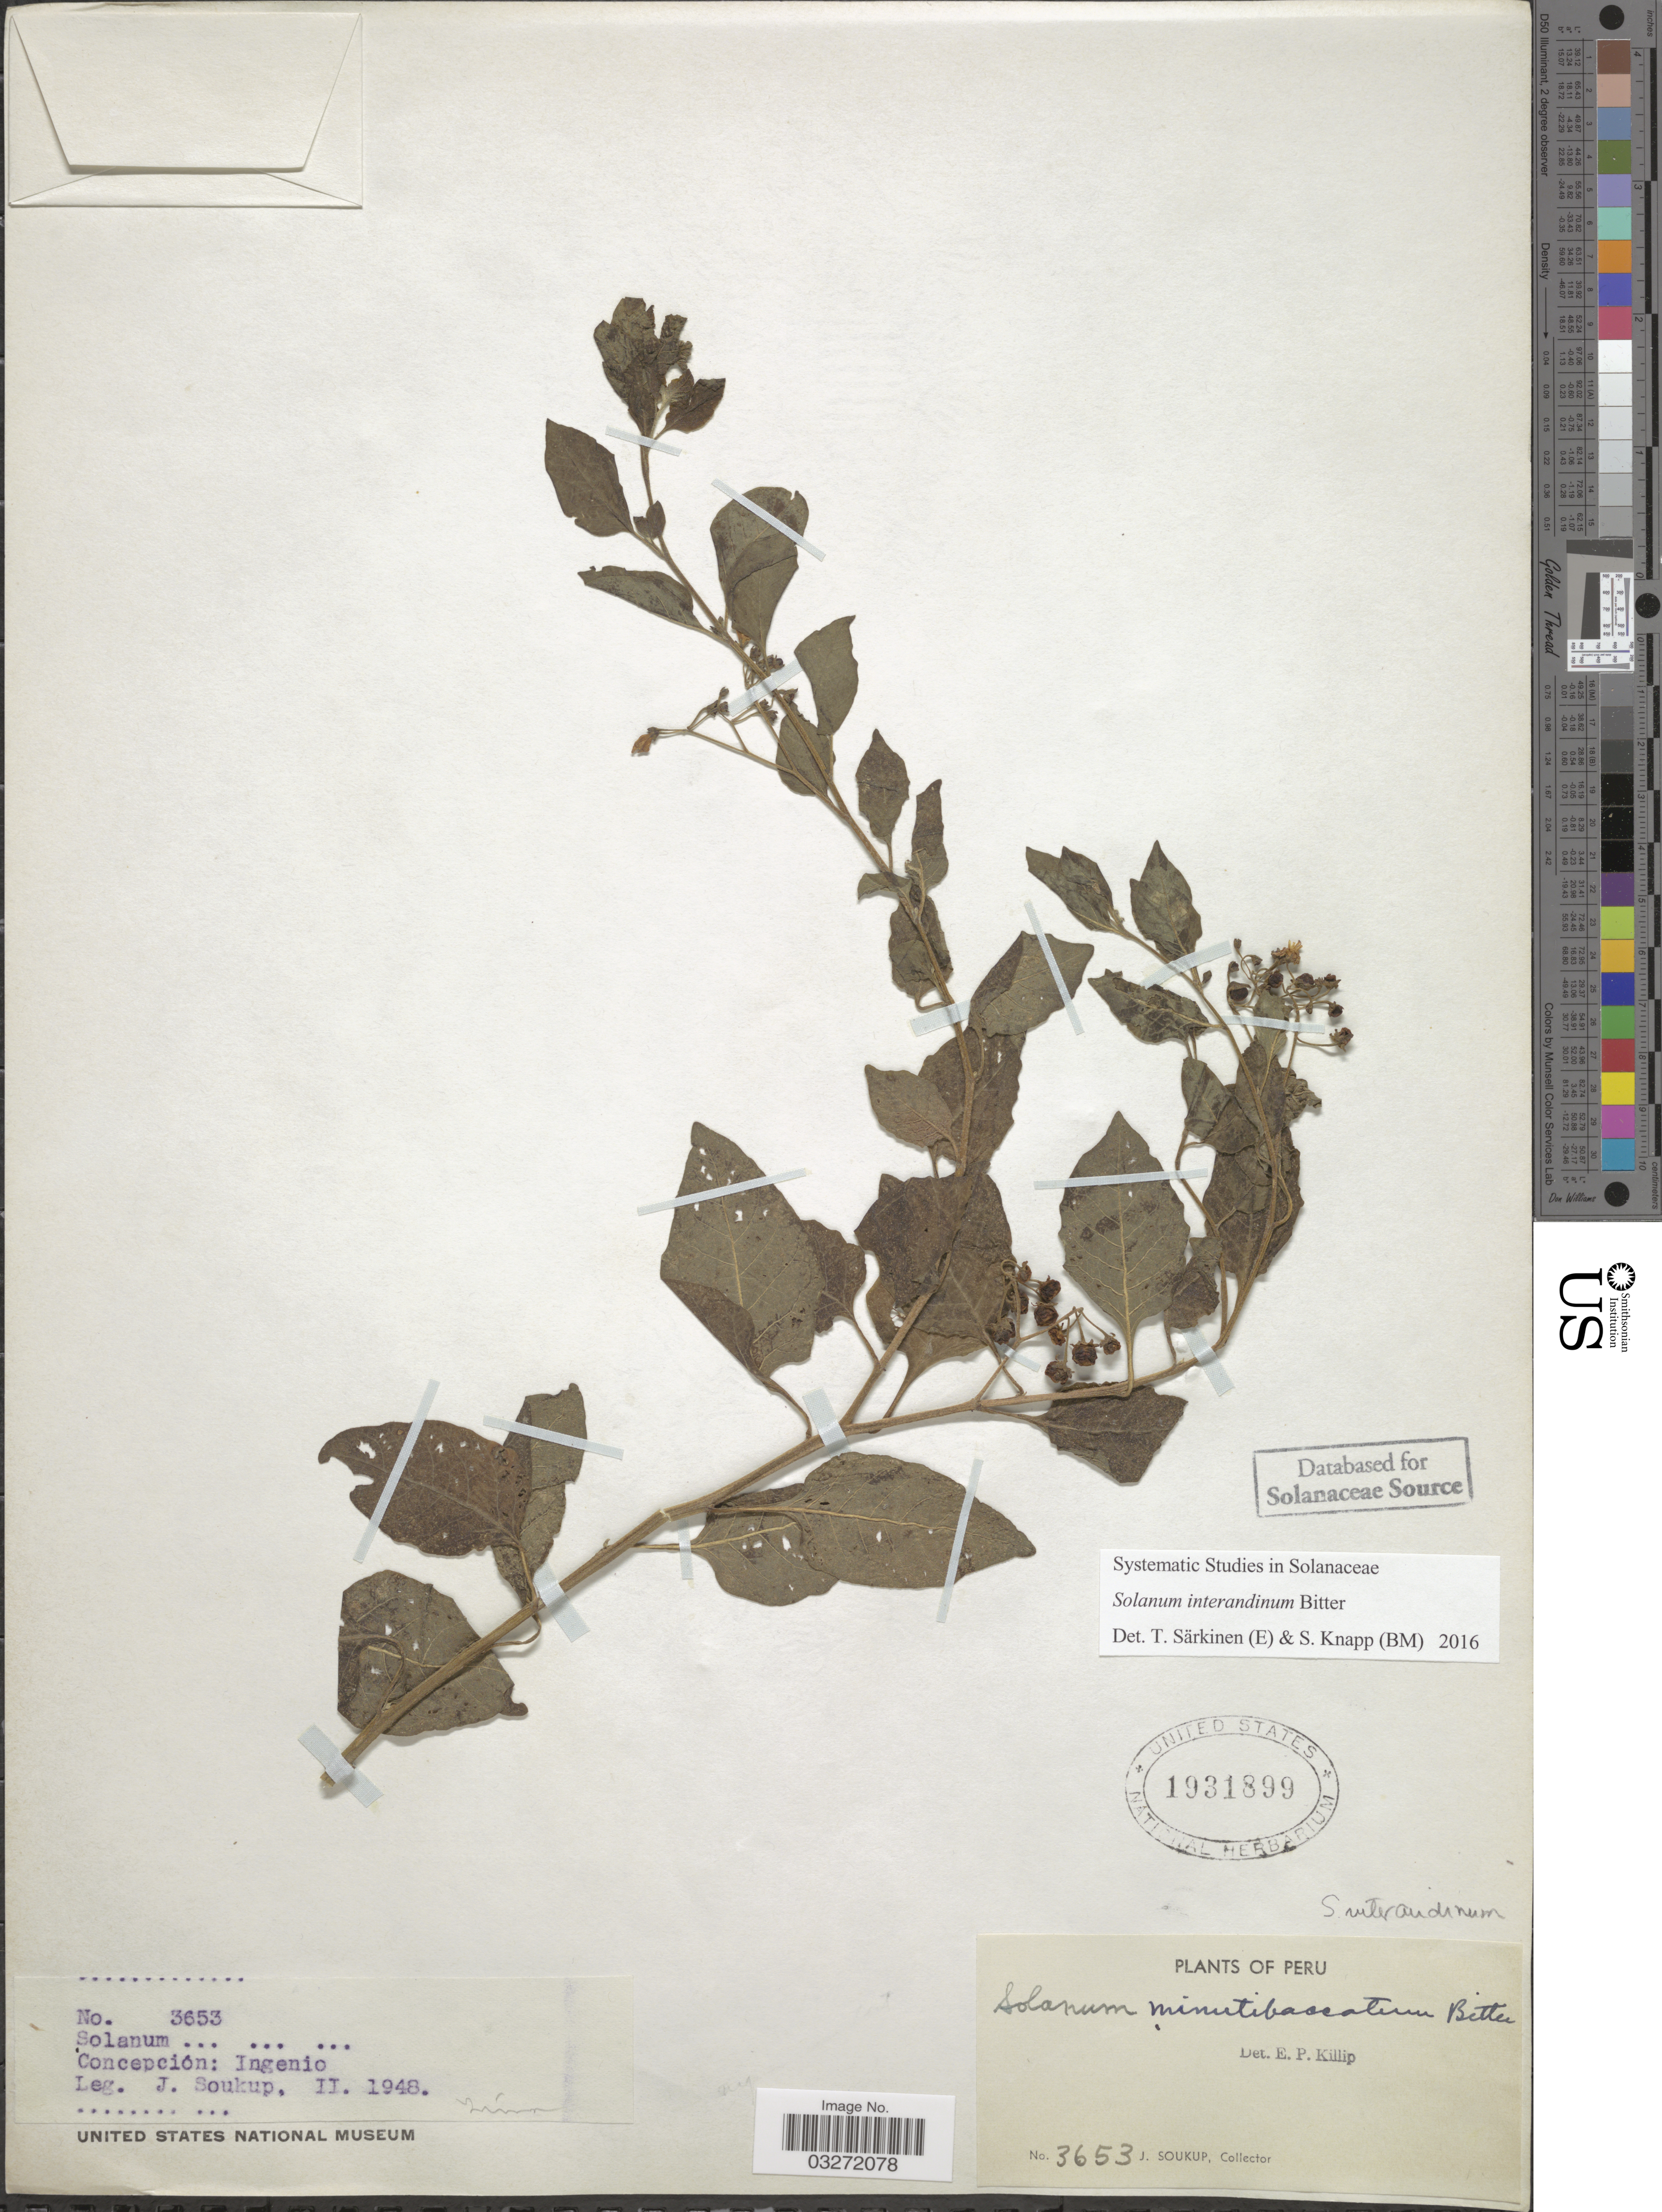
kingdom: Plantae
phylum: Tracheophyta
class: Magnoliopsida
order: Solanales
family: Solanaceae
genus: Solanum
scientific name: Solanum interandinum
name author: Bitter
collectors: J. Soukup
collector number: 3653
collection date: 1948-02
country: Peru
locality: Concepción: Ingenio.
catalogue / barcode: US 1931899